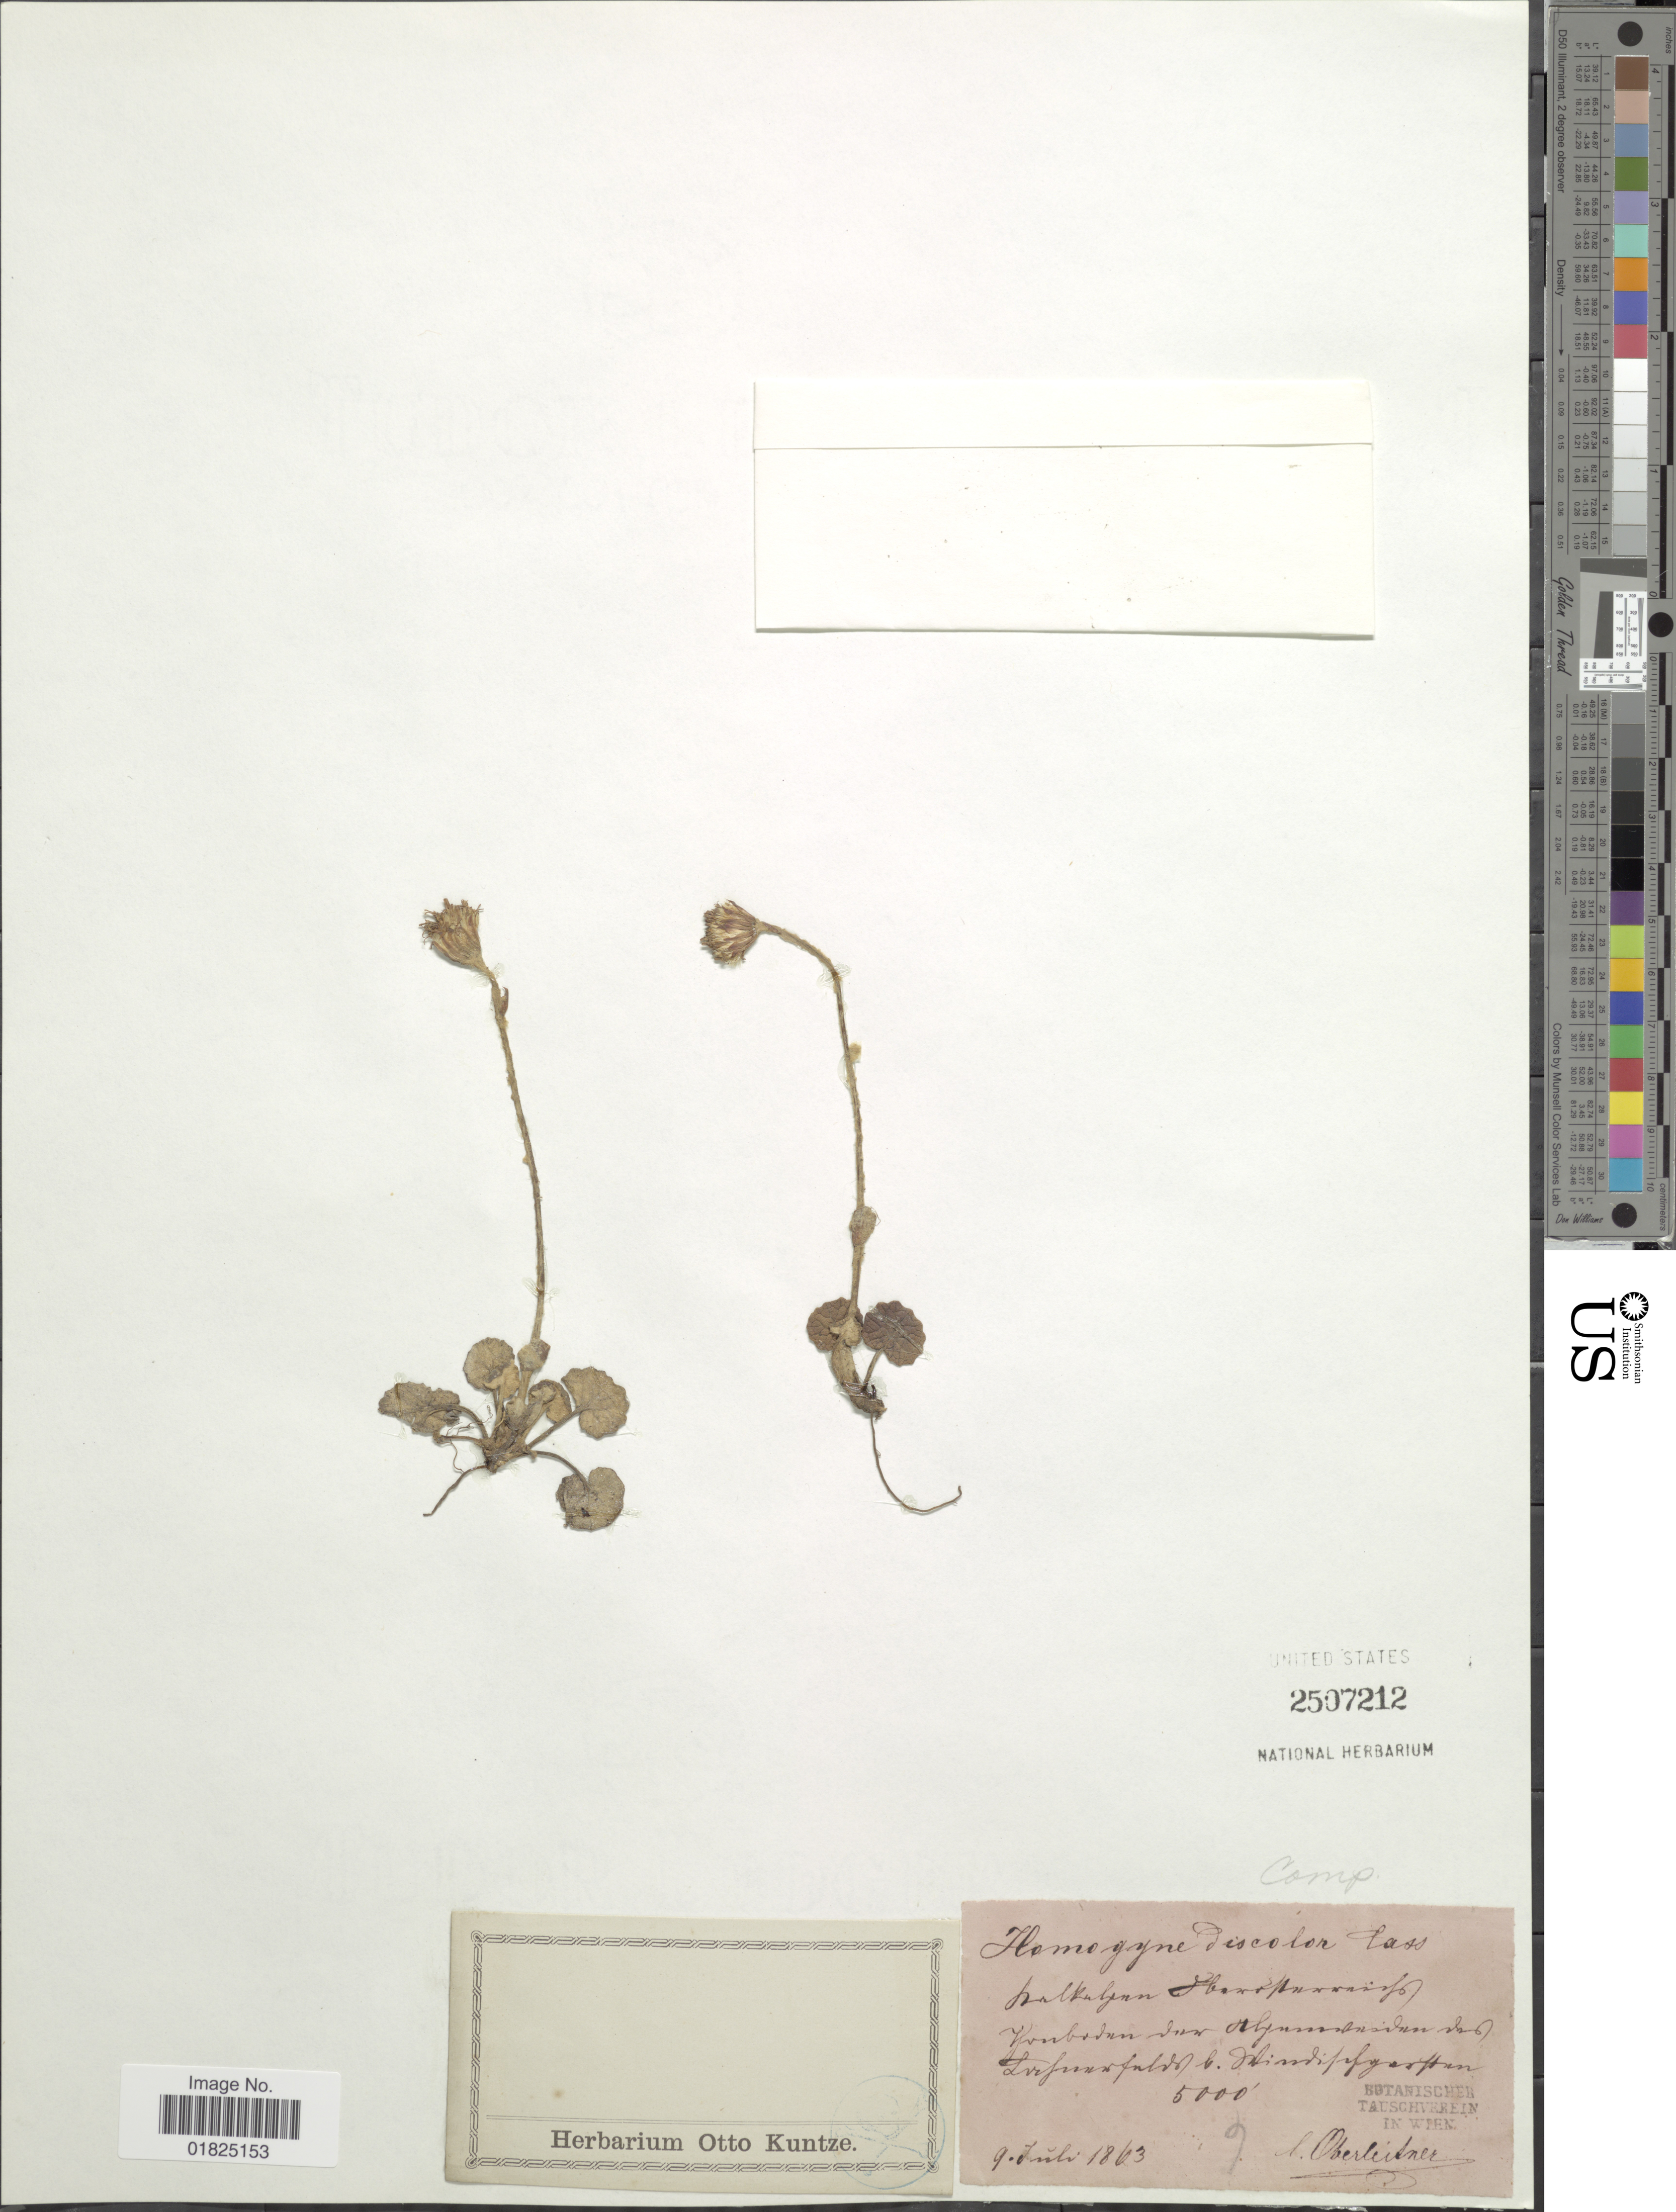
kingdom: Plantae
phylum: Tracheophyta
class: Magnoliopsida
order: Asterales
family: Asteraceae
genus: Homogyne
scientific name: Homogyne discolor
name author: (Jacquinot) Cass.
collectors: L. Oberleidner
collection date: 1863-07-09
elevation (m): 1524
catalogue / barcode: US 2507212